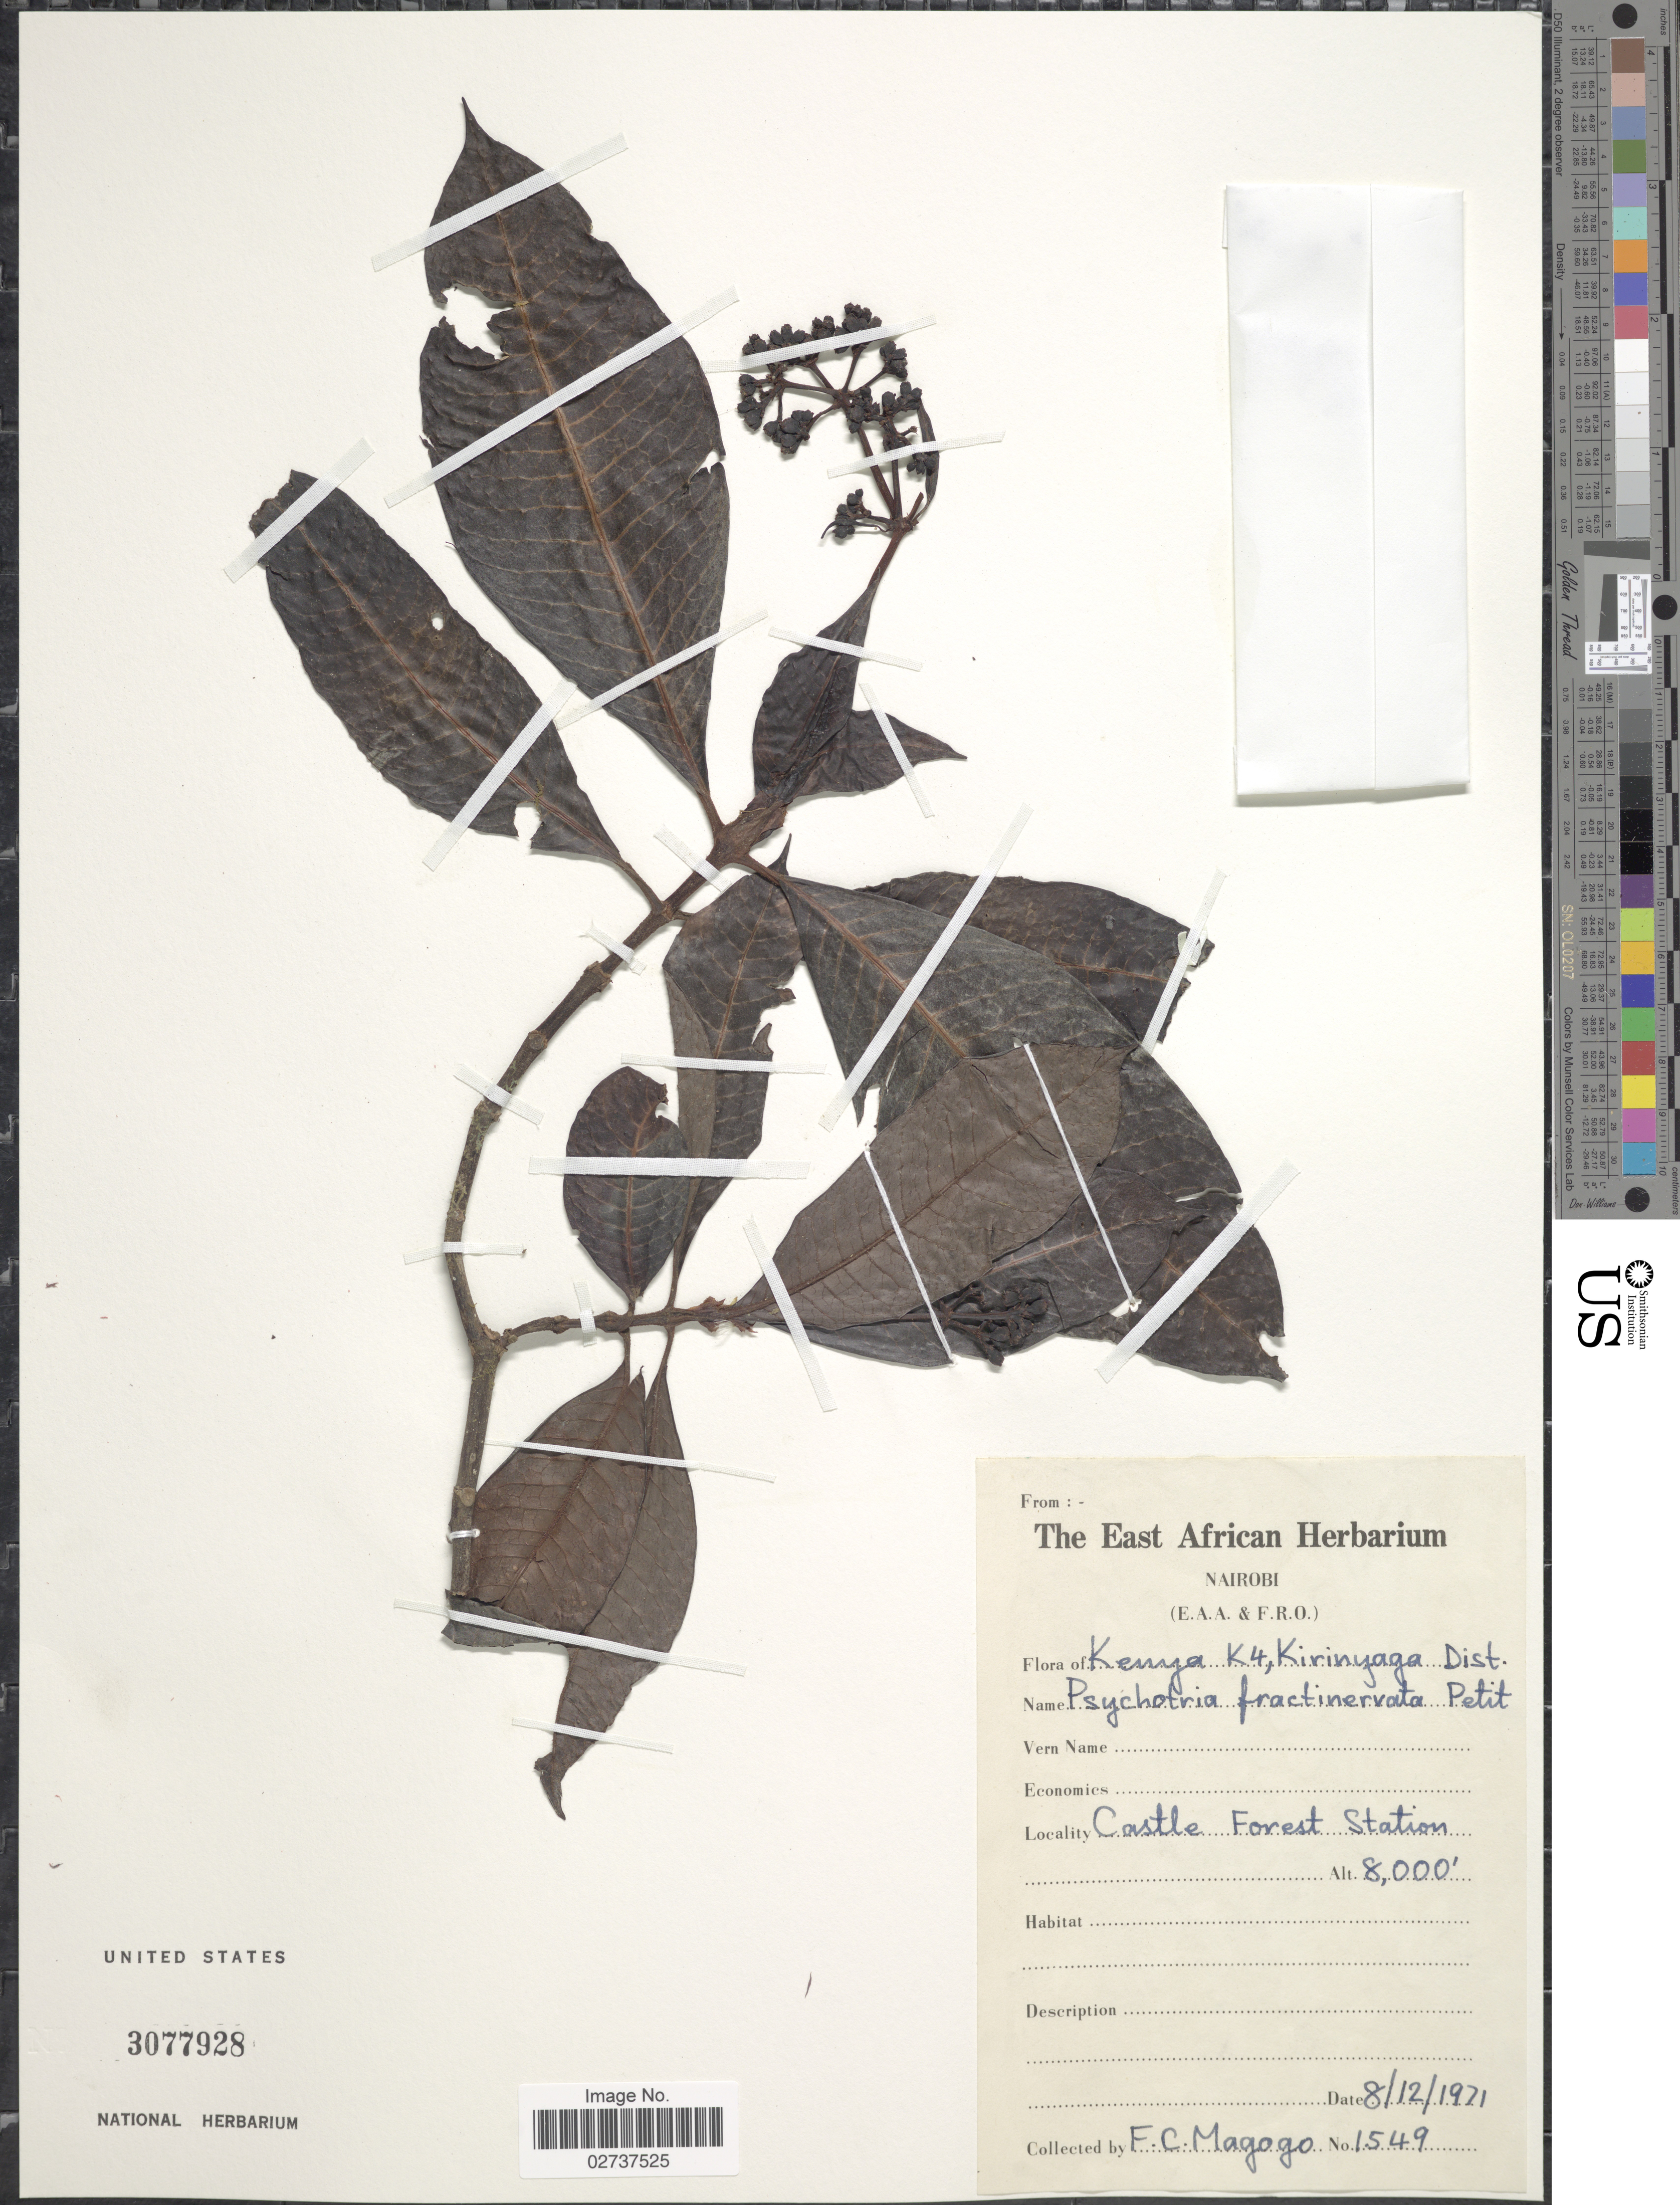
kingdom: Plantae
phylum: Tracheophyta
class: Magnoliopsida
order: Gentianales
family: Rubiaceae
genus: Psychotria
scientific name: Psychotria fractinervata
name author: E.M.A. Petit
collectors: F. Magogo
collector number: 1549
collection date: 1971-12-08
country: Kenya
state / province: Kirinyaga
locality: K4, Castle Forest Station.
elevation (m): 2438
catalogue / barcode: US 3077928